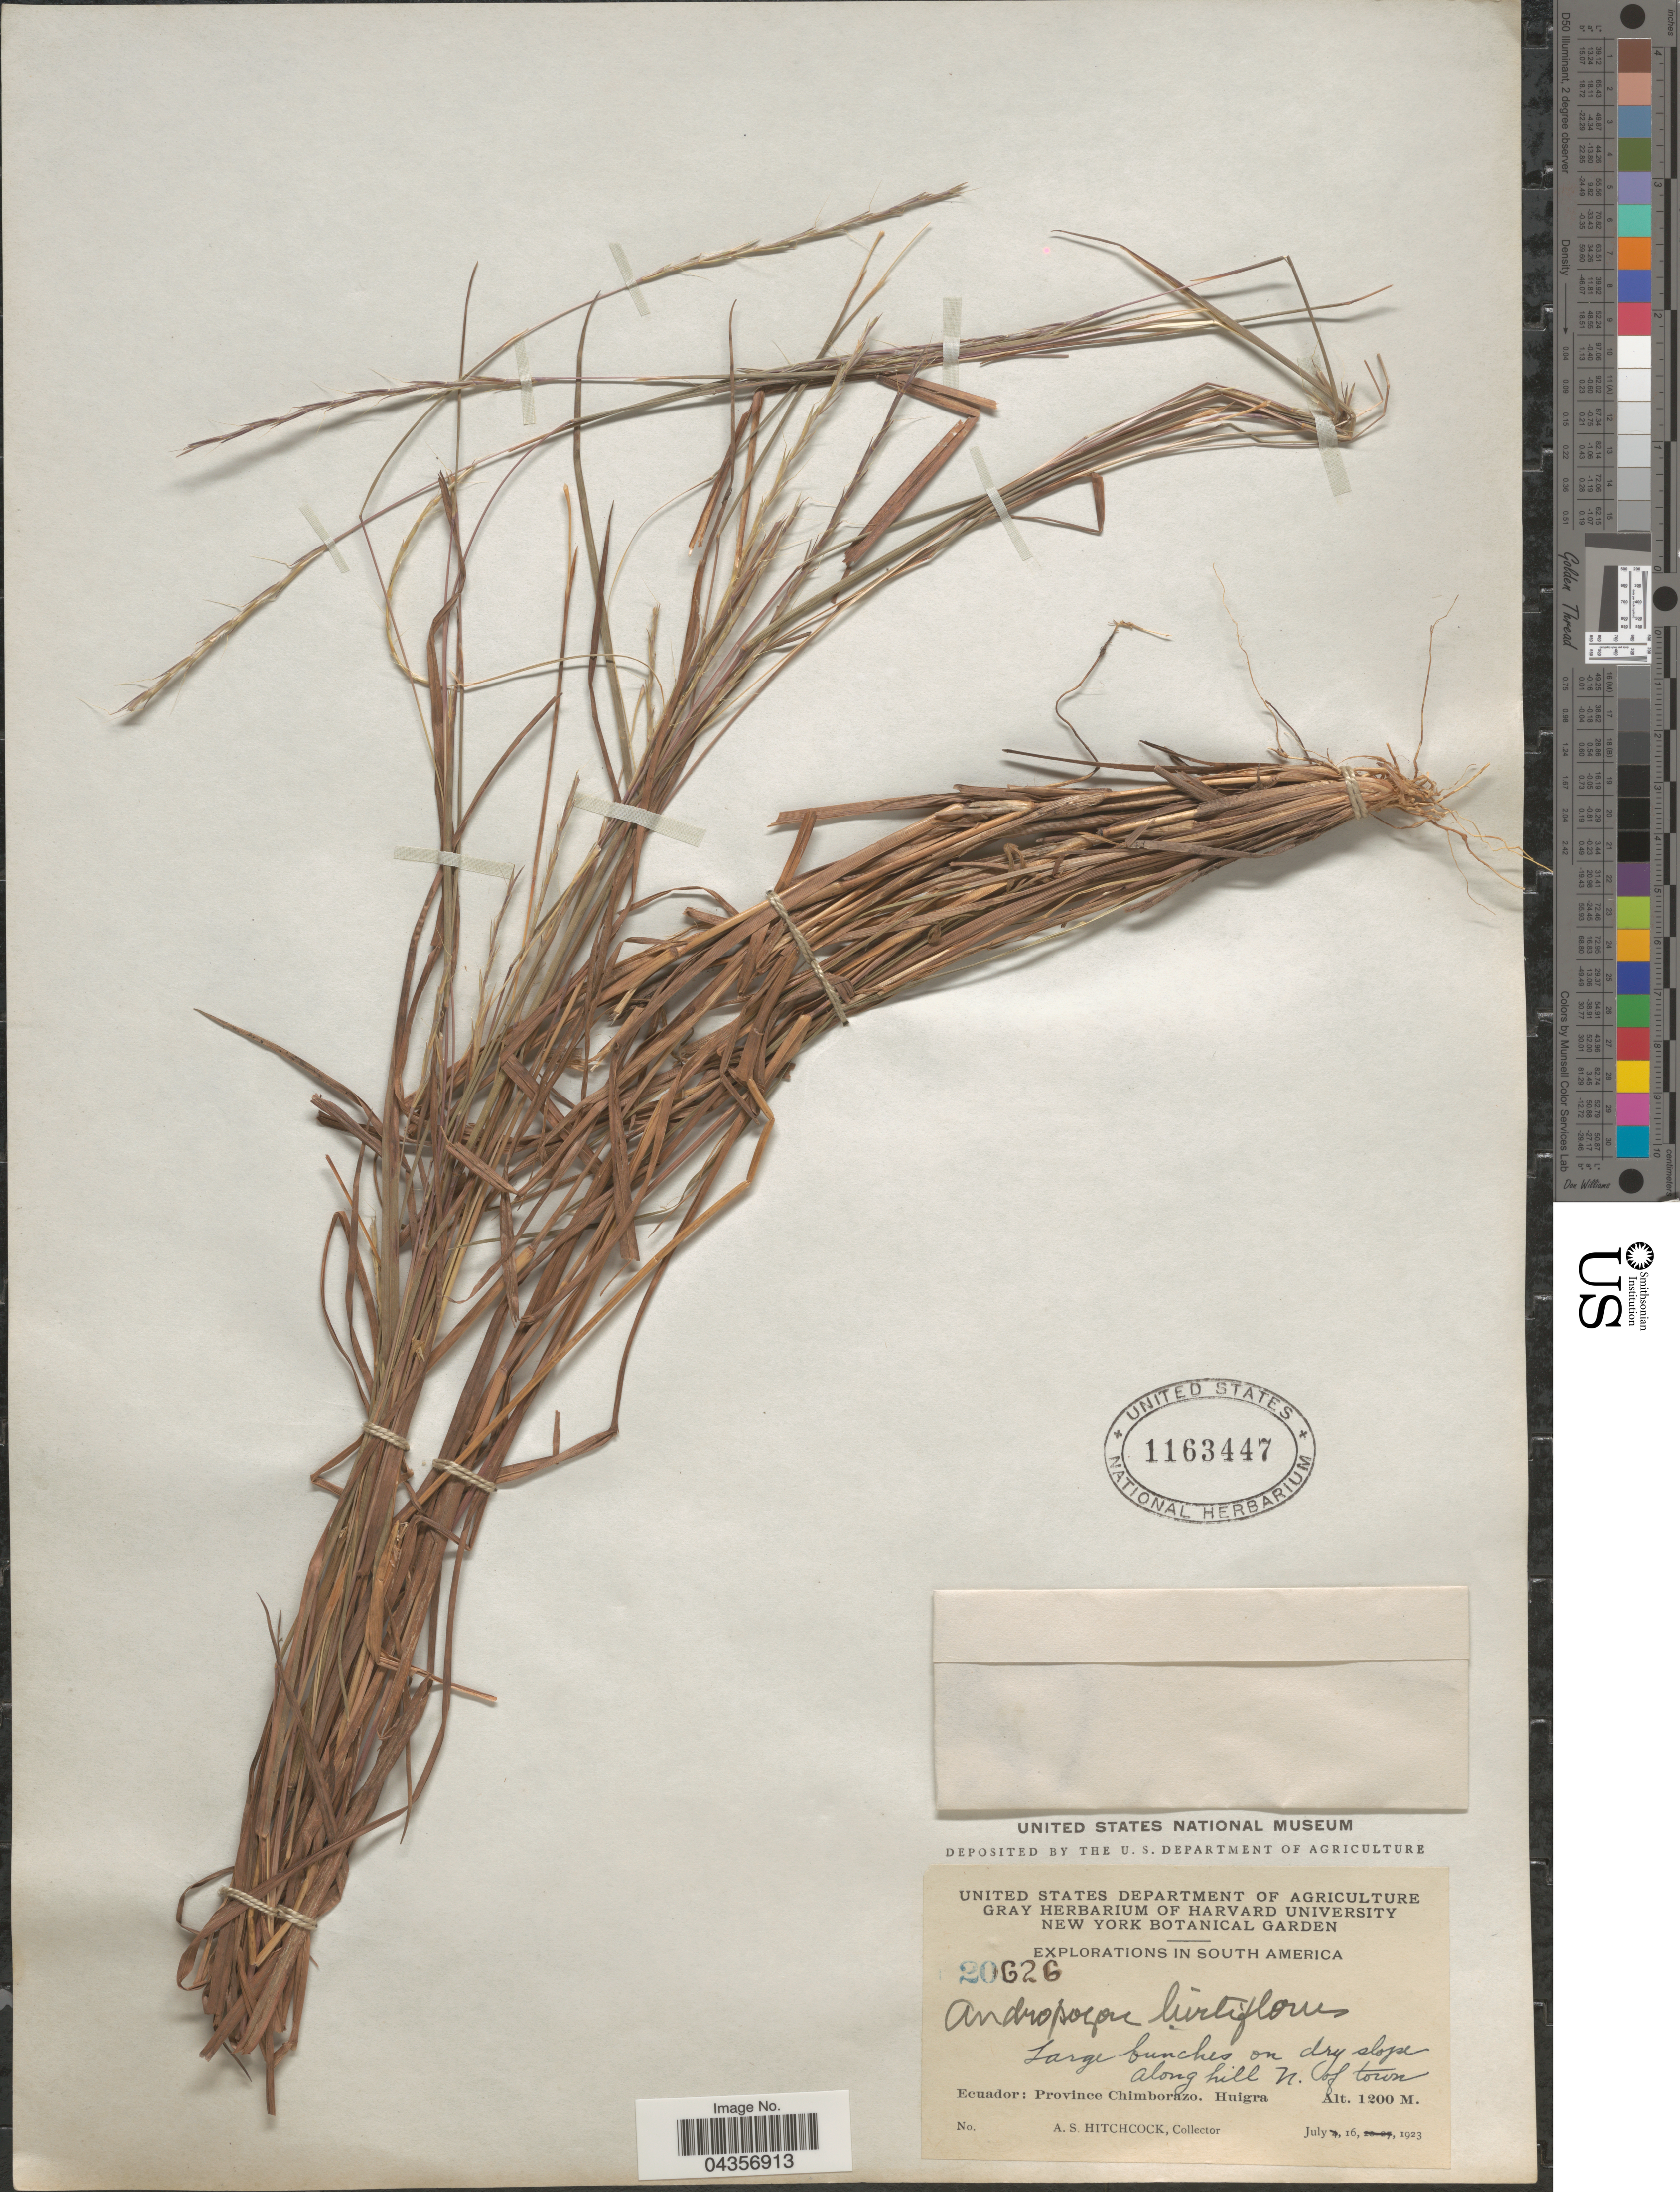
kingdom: Plantae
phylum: Tracheophyta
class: Liliopsida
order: Poales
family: Poaceae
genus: Schizachyrium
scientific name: Schizachyrium sanguineum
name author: (Retz.) Alston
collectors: A. S. Hitchcock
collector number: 20626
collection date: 1923-07-16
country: Ecuador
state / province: Chimborazo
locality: Explorations in South America. Along hill N. of town. Huigra.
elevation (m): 1200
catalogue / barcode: US 1163447